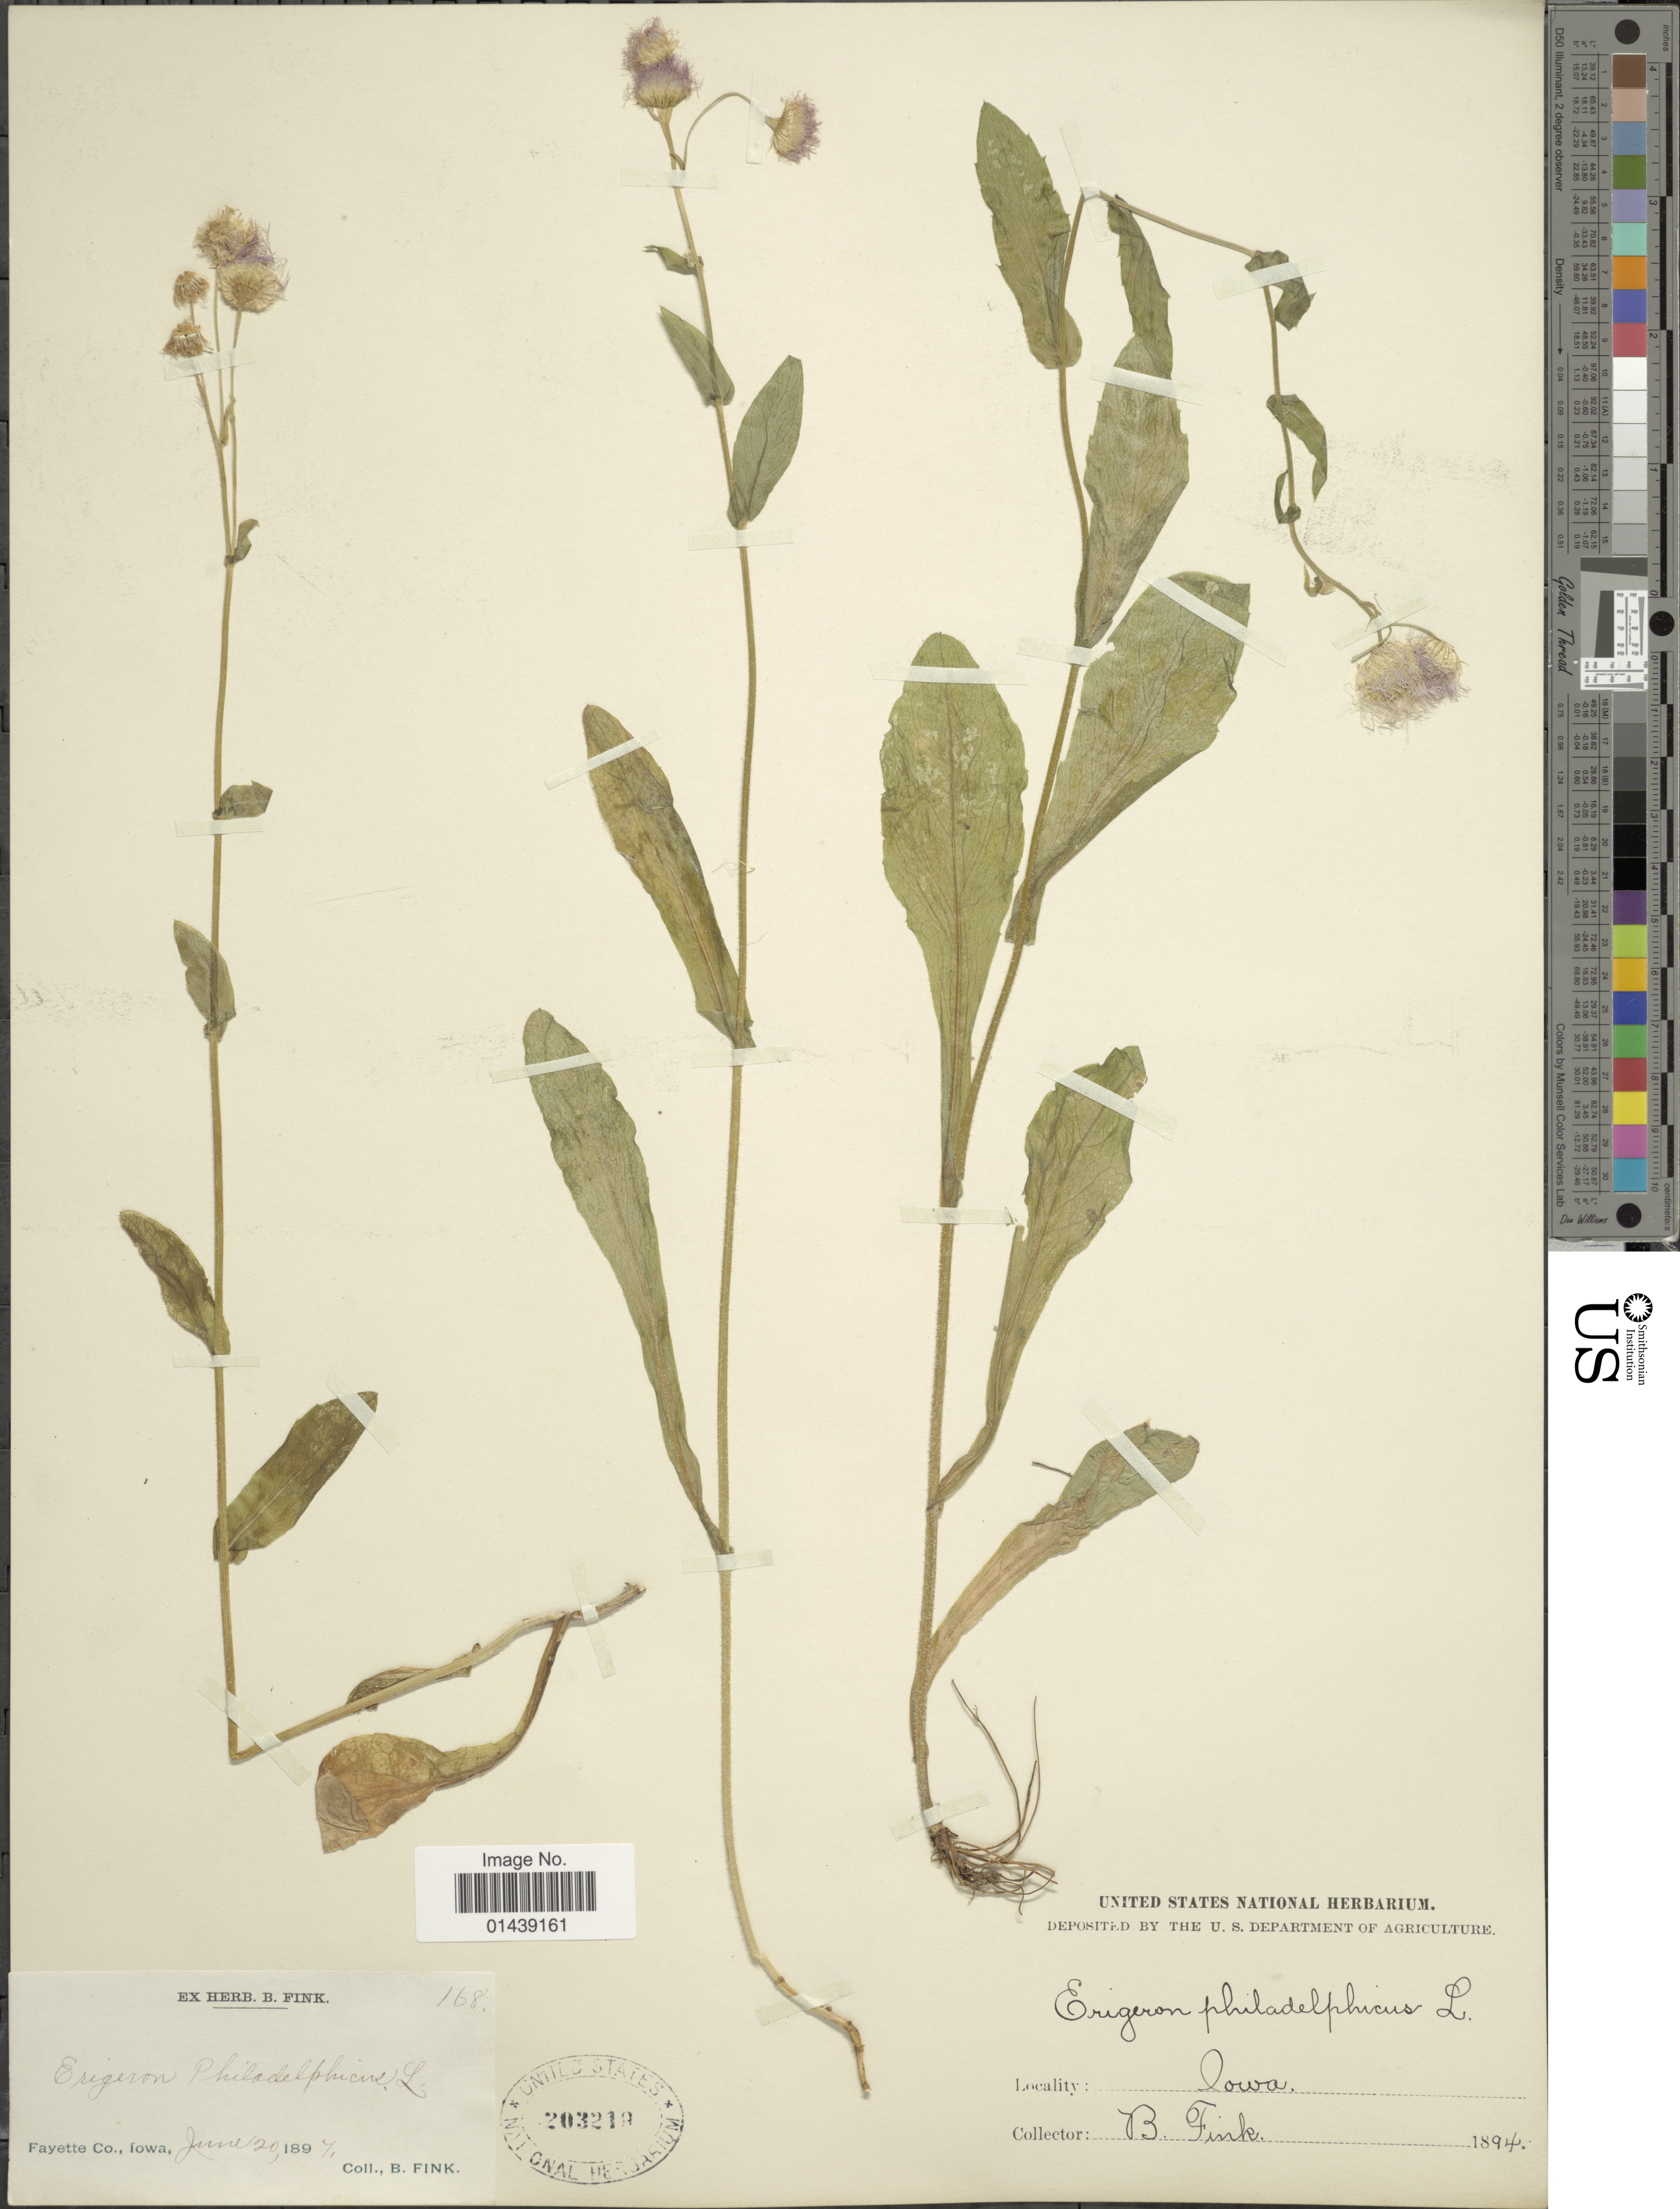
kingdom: Plantae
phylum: Tracheophyta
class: Magnoliopsida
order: Asterales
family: Asteraceae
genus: Erigeron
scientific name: Erigeron philadelphicus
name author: L.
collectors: B. Fink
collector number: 168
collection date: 1897-06-20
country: United States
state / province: Iowa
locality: Fayette Co.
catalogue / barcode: US 203219